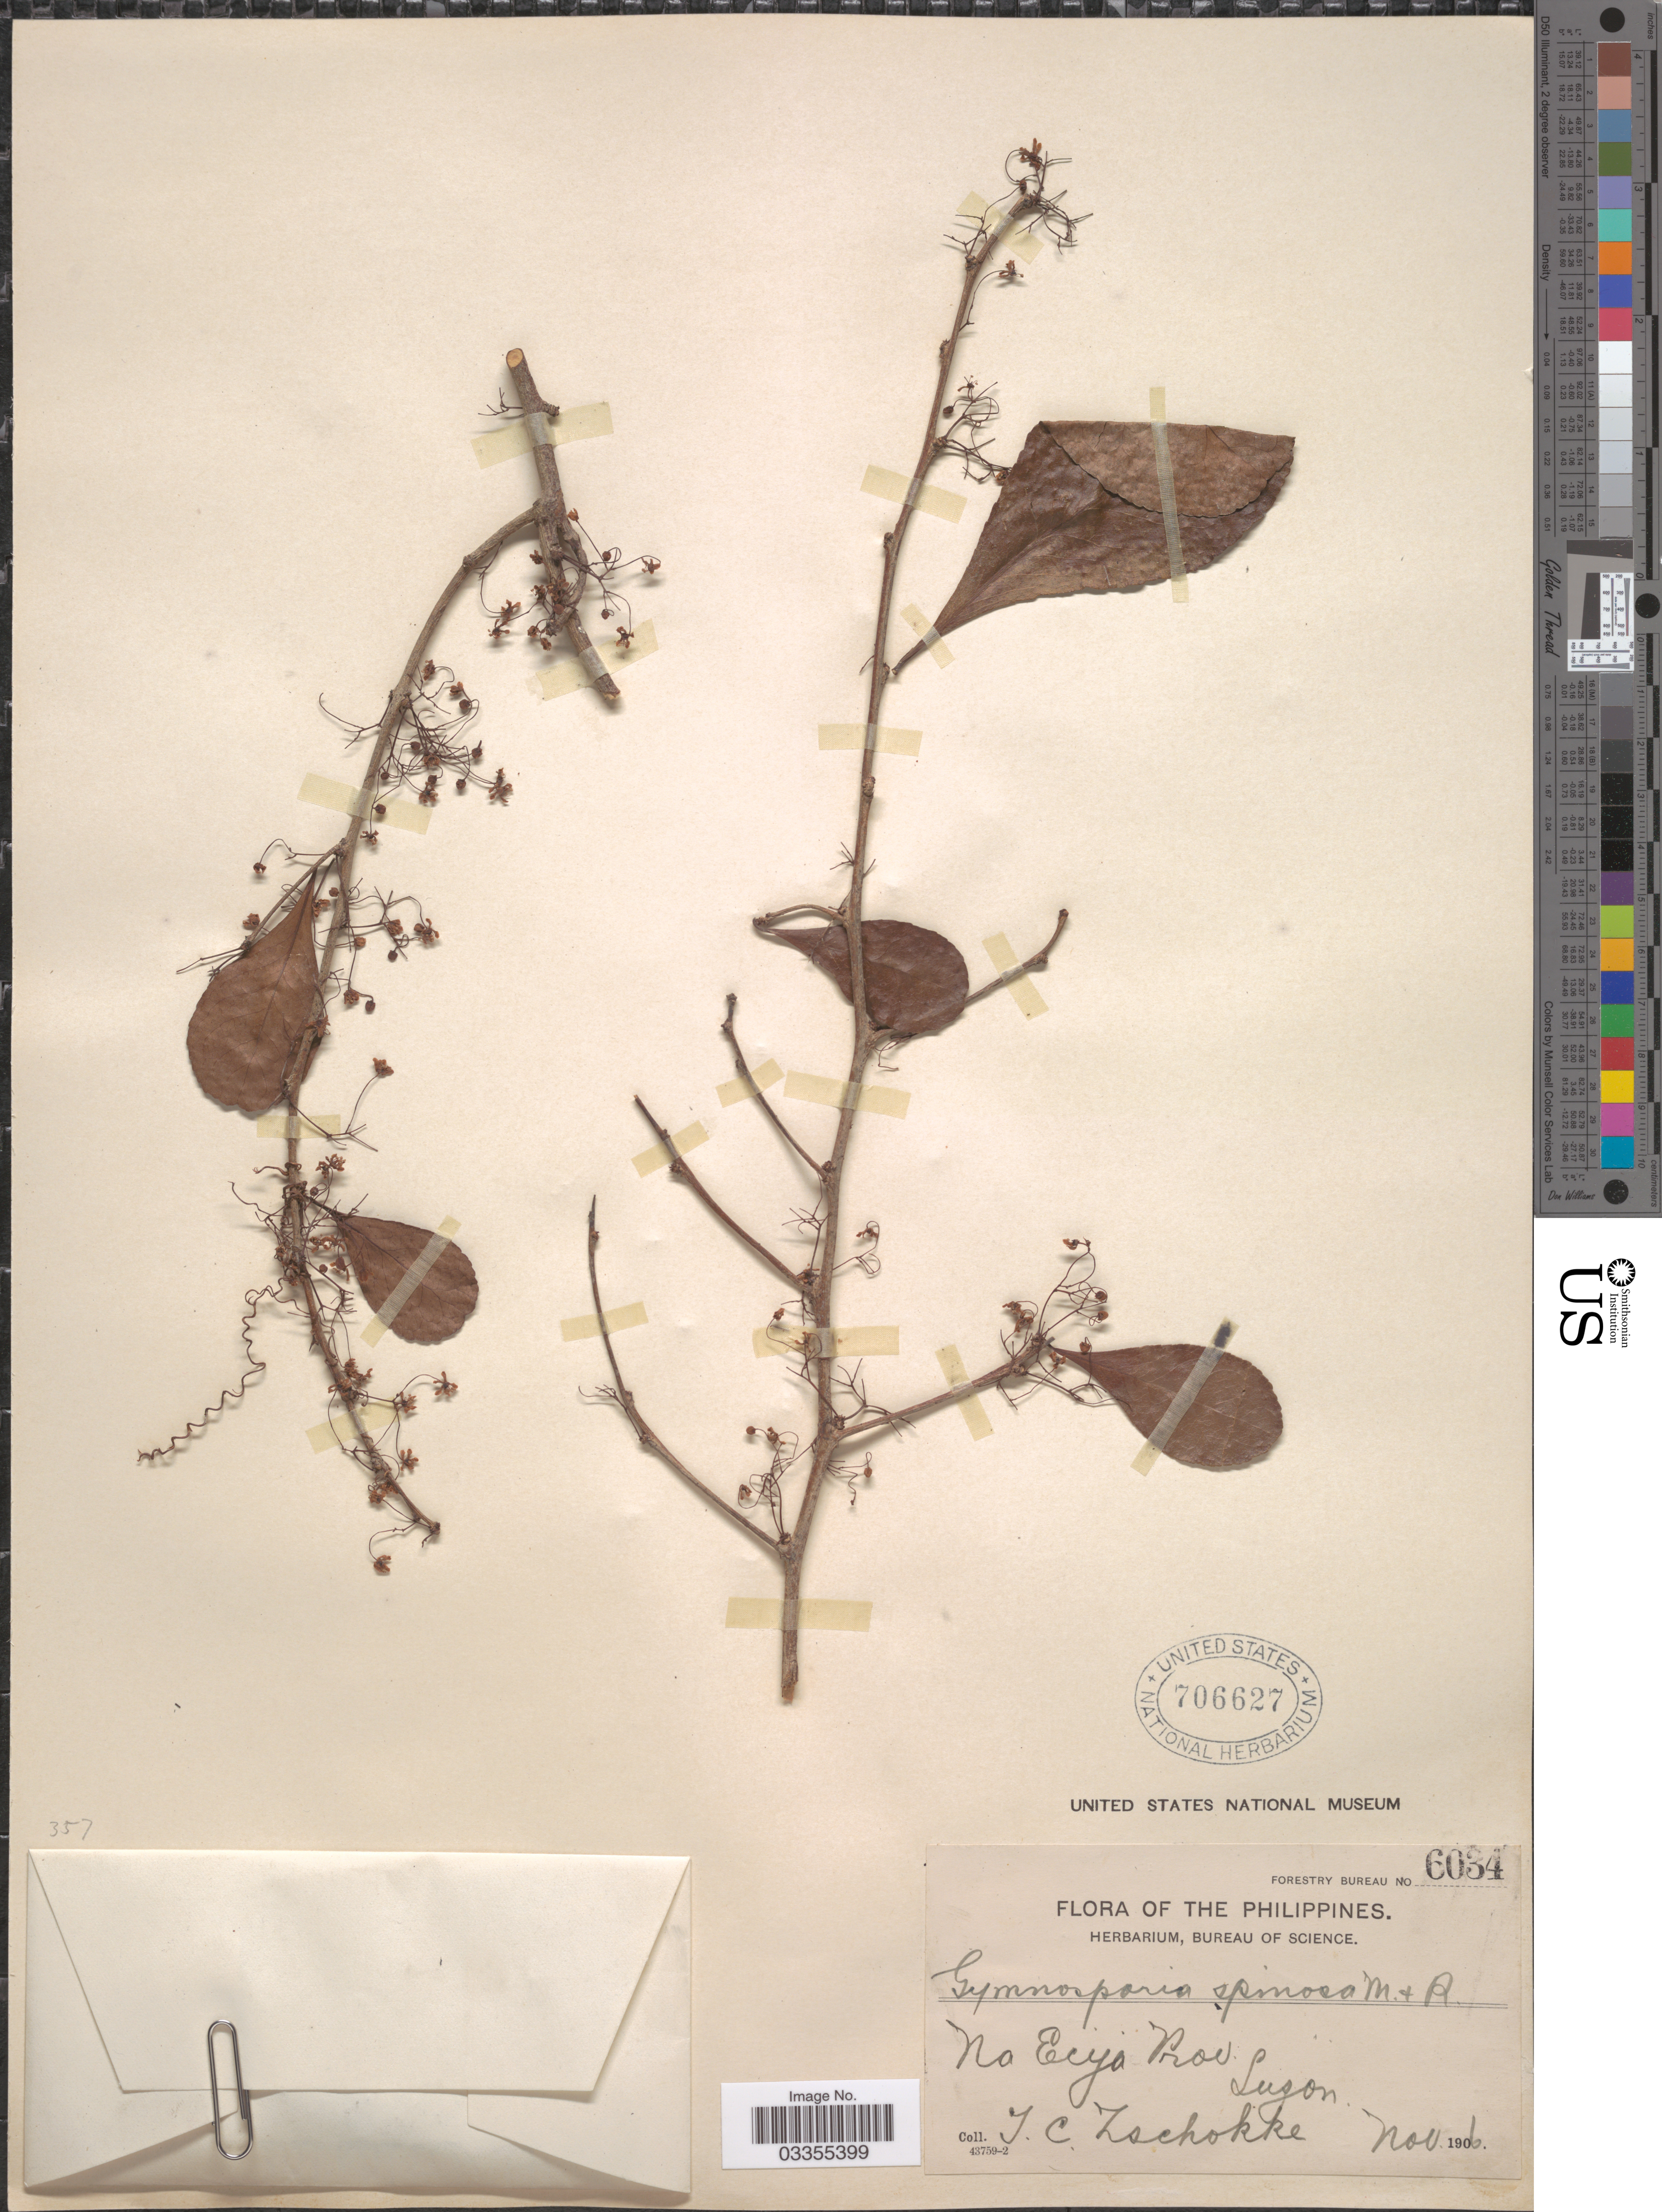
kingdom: Plantae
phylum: Tracheophyta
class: Magnoliopsida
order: Celastrales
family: Celastraceae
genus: Gymnosporia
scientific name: Gymnosporia spinosa var. spinosa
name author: (Blanco) Merr. & Rolfe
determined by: Strong, Mark T., (BOT), Smithsonian Institution - National Museum of Natural History (UNITED STATES)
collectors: T. C. Zschokke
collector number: Forestry Bureau 6034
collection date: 1906-11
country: Philippines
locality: Na Ecija Prov., Luzon.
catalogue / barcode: US 706627